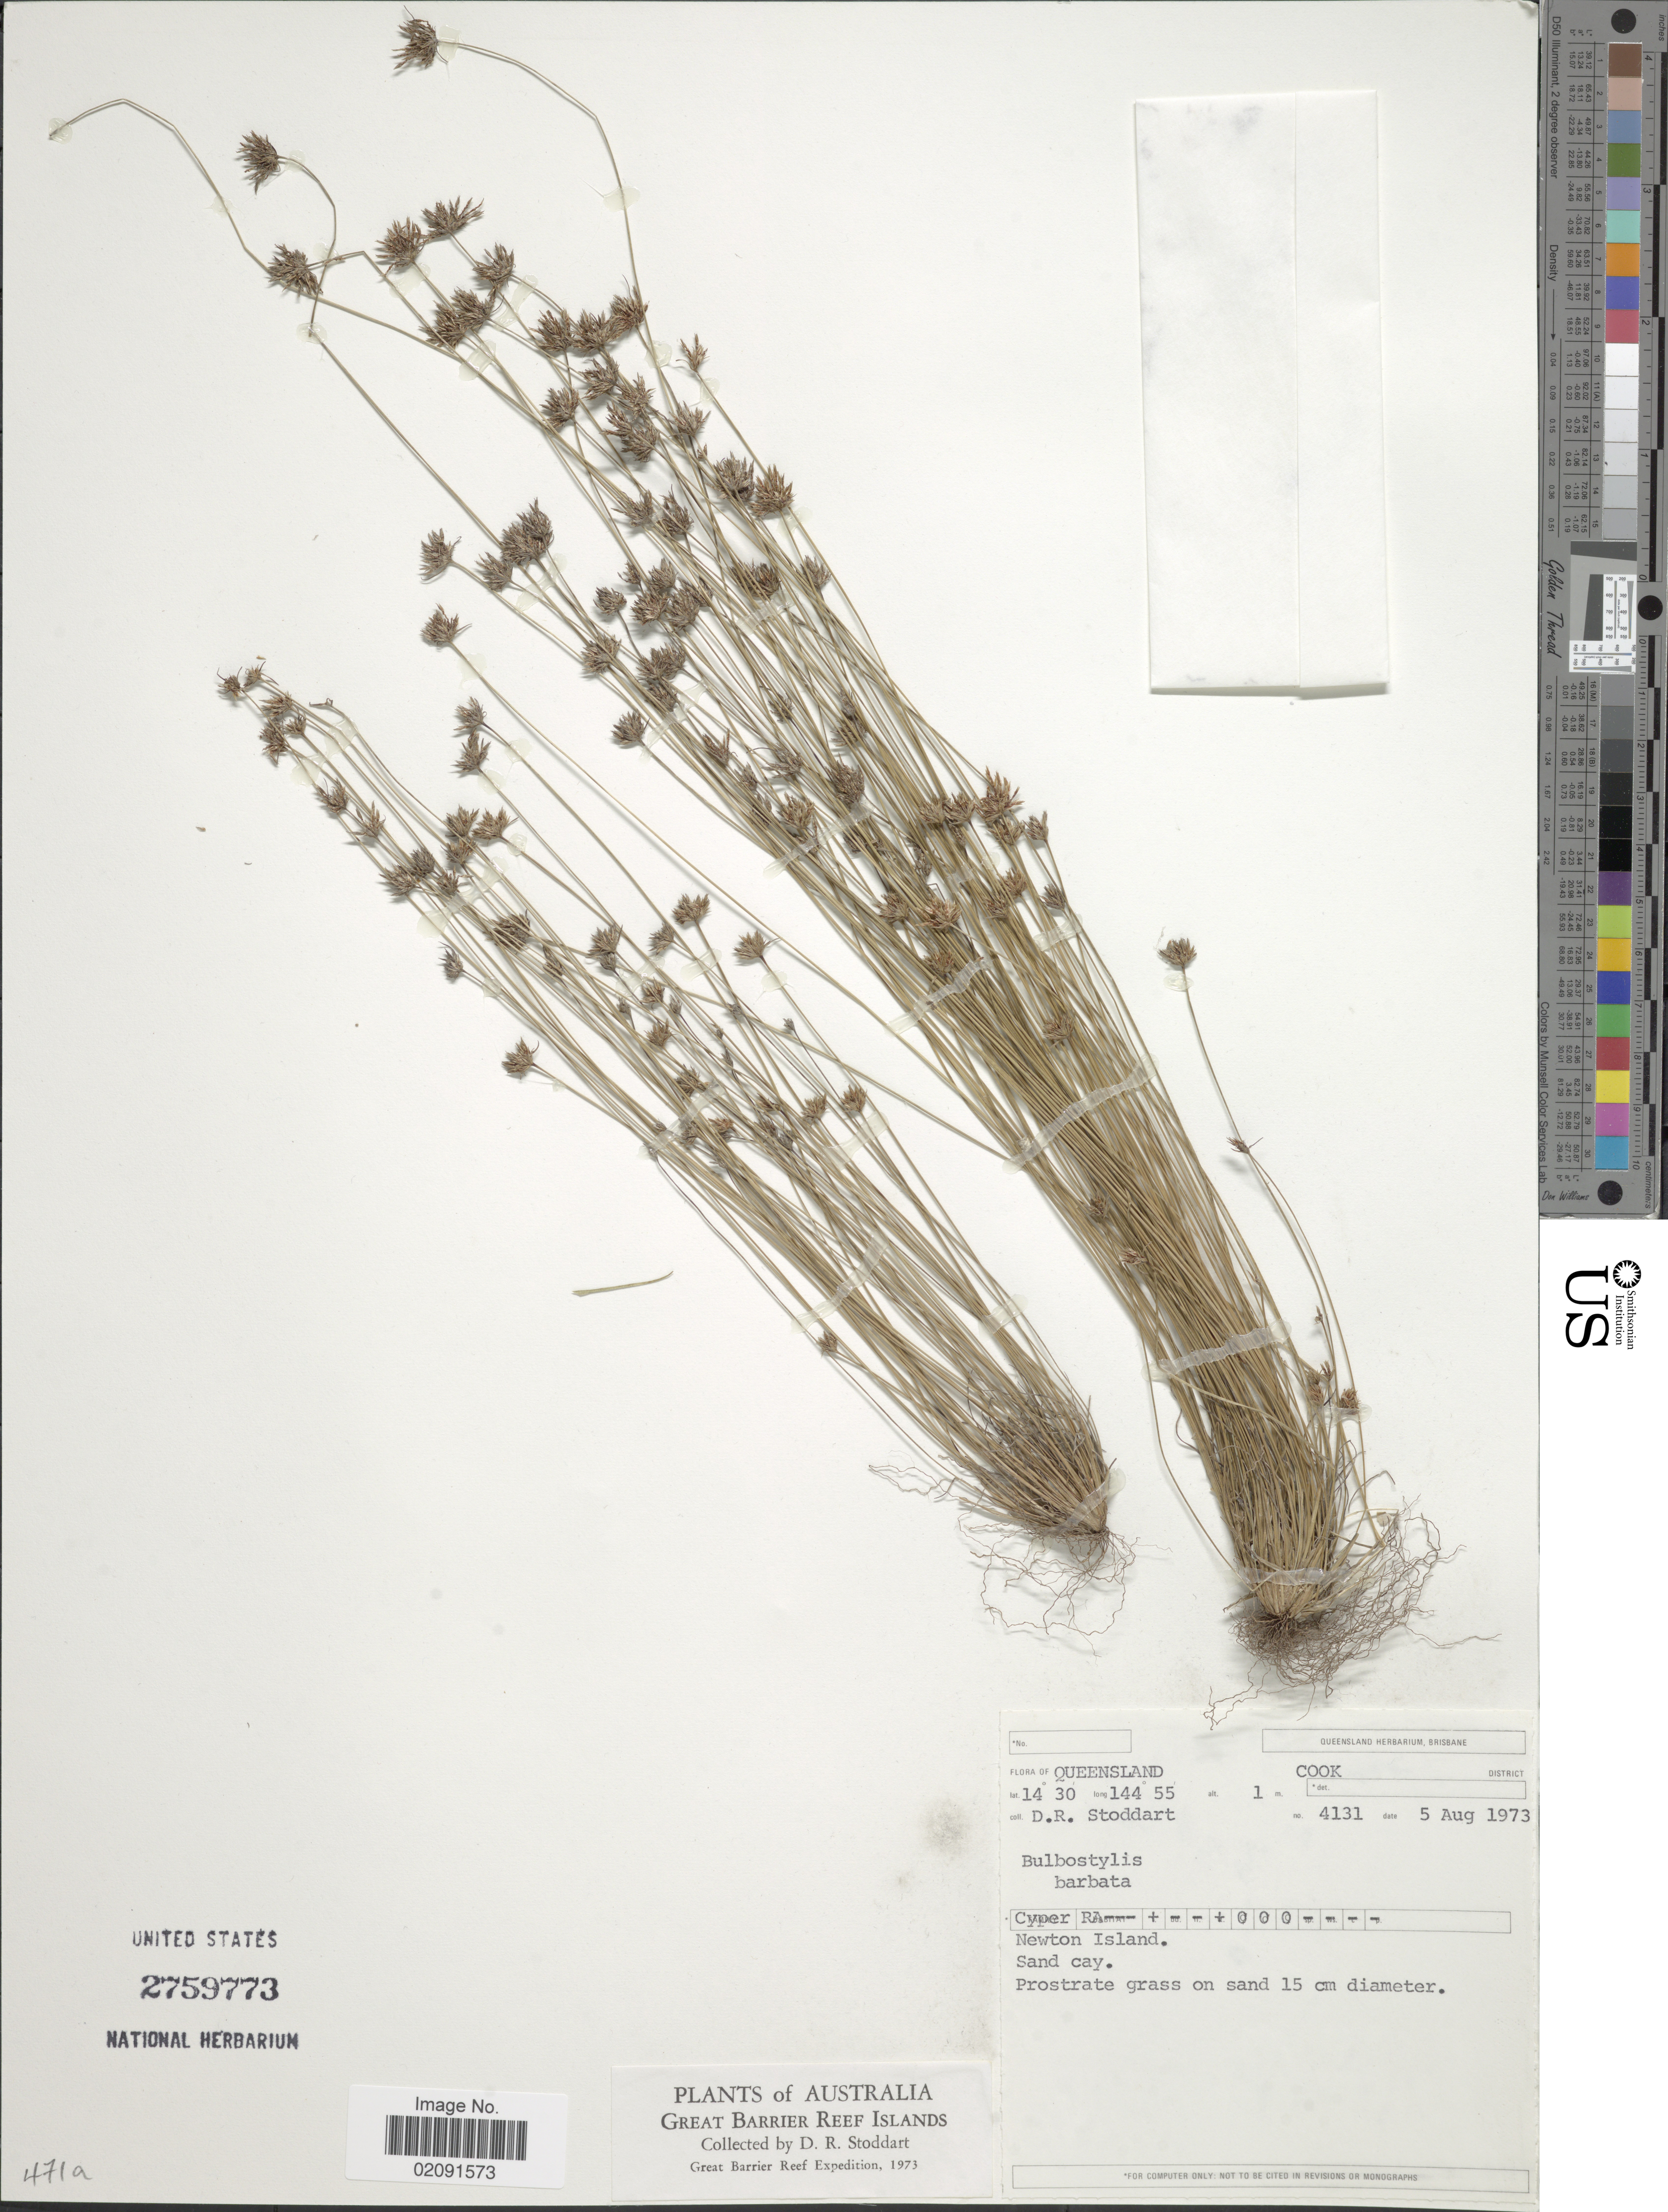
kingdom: Plantae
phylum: Tracheophyta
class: Liliopsida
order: Poales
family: Cyperaceae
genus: Bulbostylis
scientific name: Bulbostylis barbata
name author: (Rottb.) C.B. Clarke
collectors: D. R. Stoddart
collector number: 4131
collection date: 1973-08-05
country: Australia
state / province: Queensland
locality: Cook District, Newton Island, Sand cay.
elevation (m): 1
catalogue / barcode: US 2759773